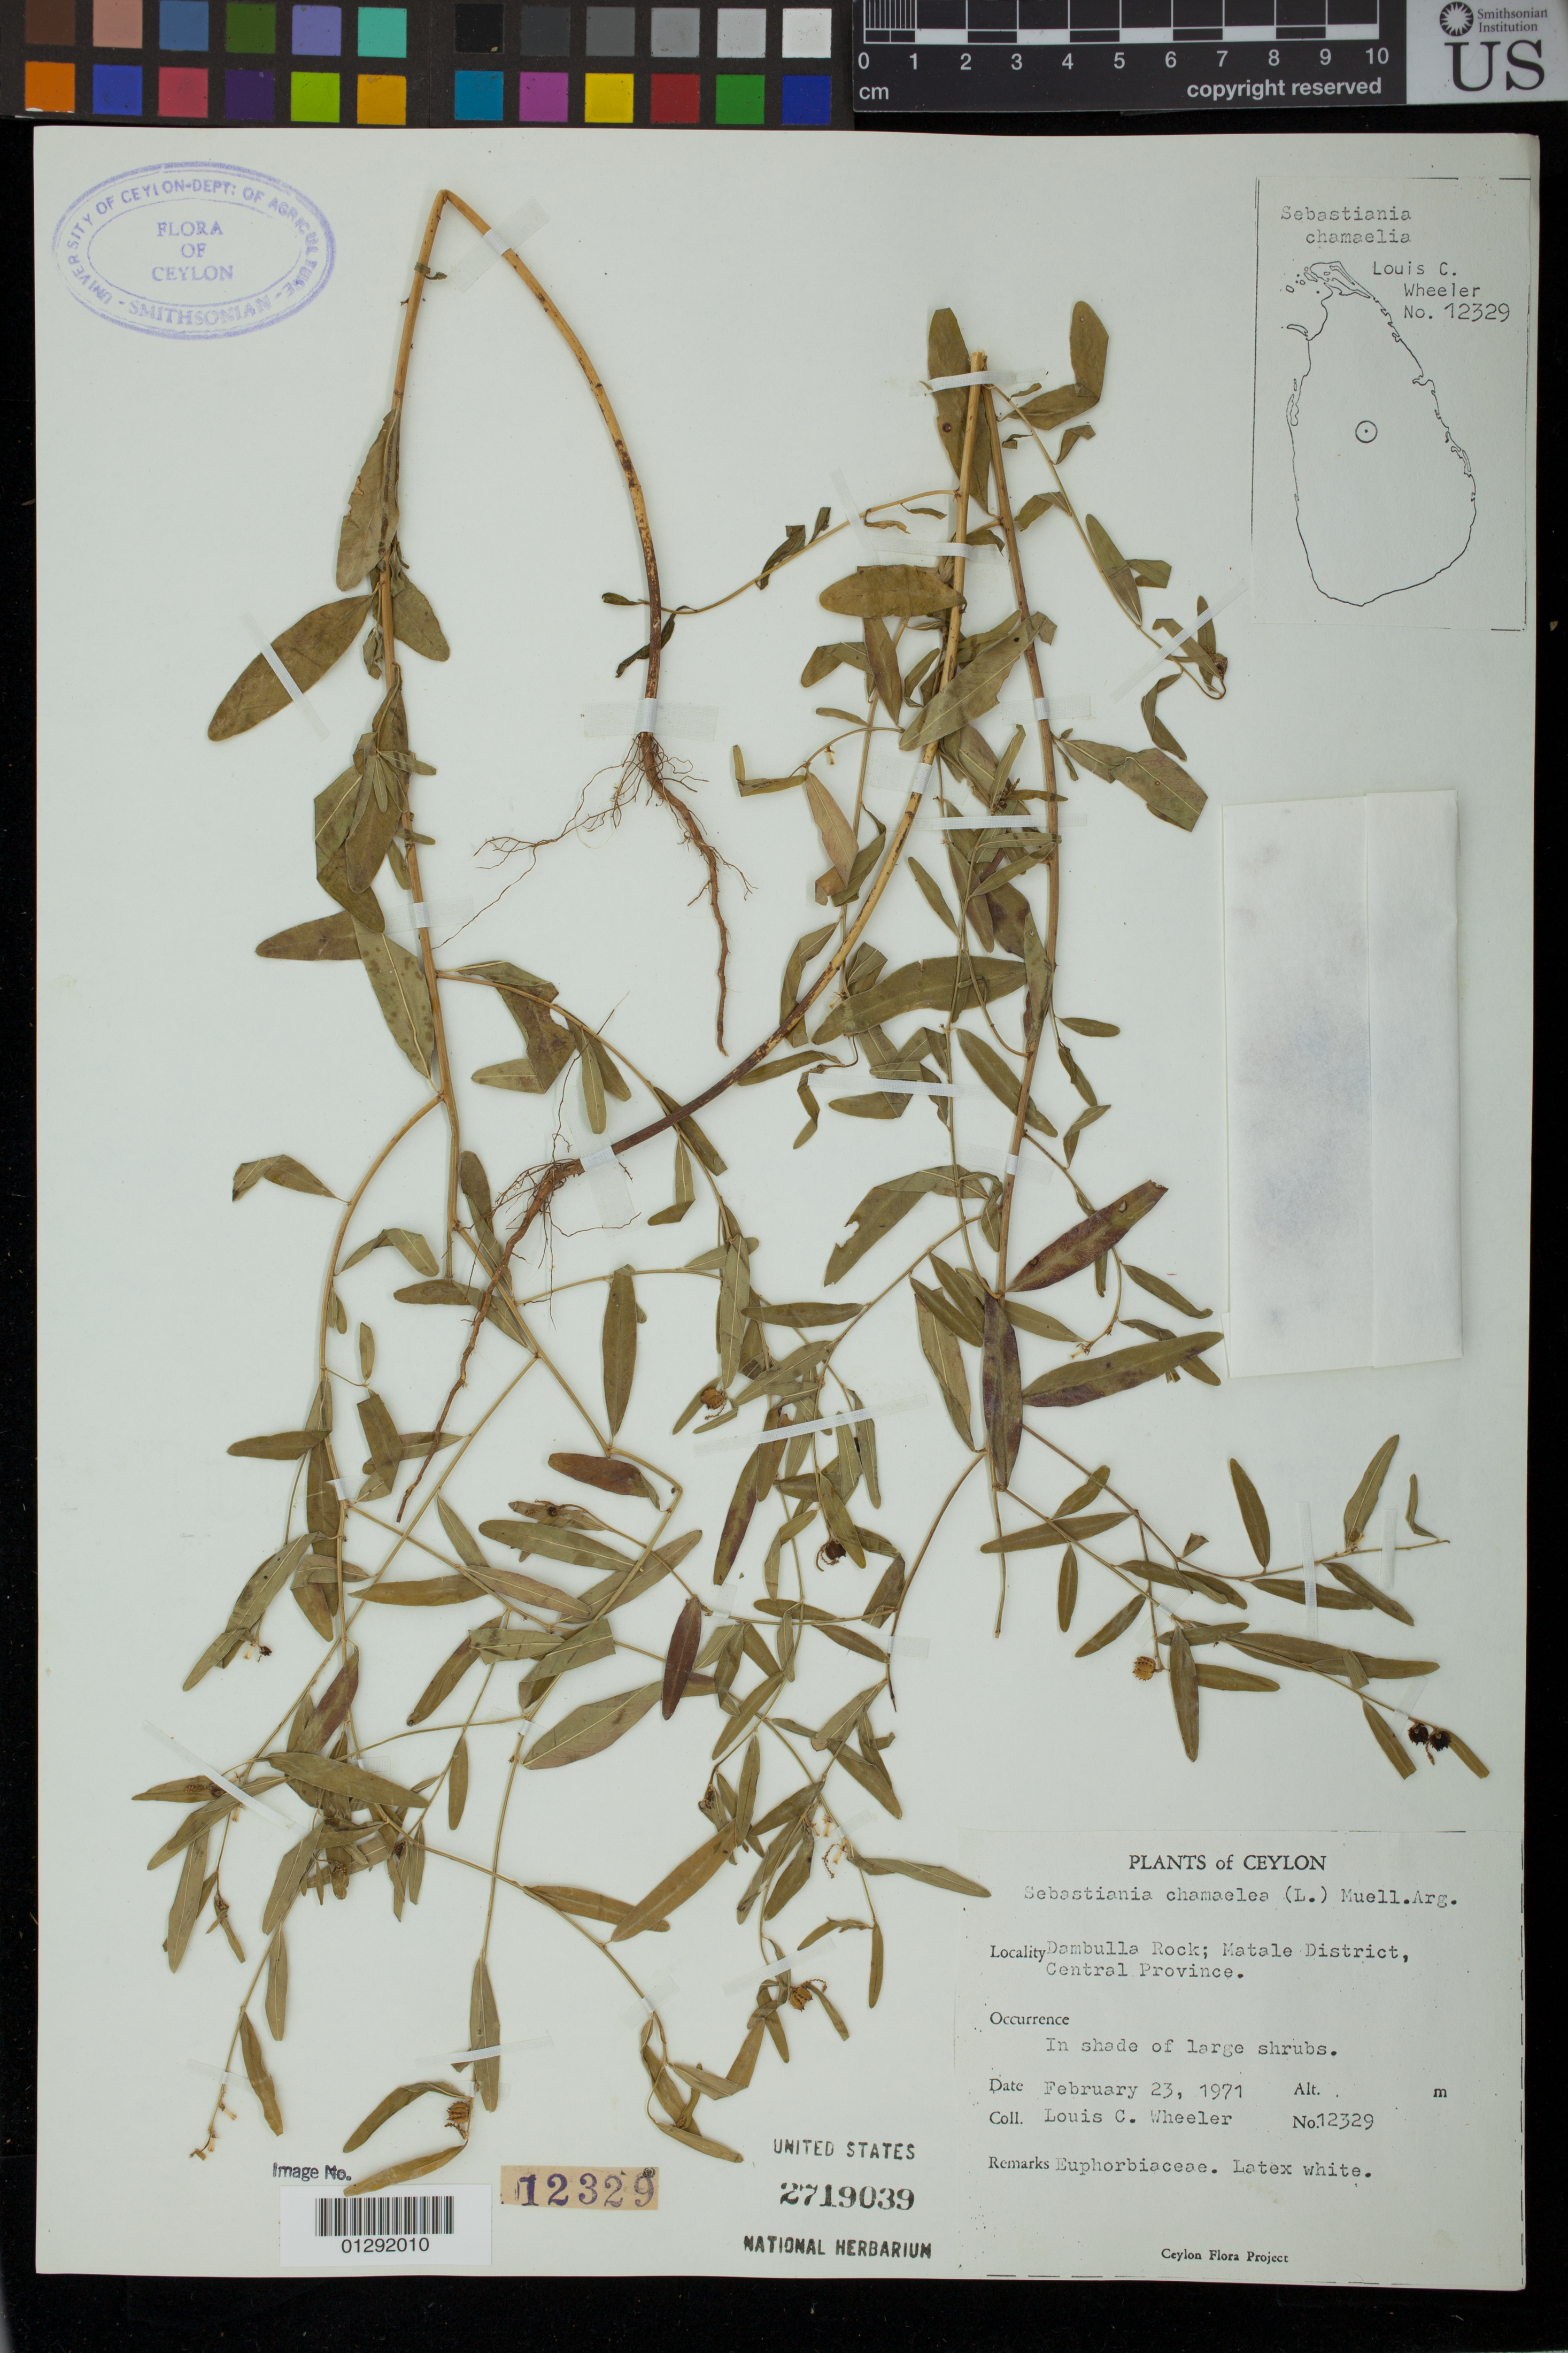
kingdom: Plantae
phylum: Tracheophyta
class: Magnoliopsida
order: Malpighiales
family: Euphorbiaceae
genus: Sebastiania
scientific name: Sebastiania chamaelea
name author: (L.) Müll. Arg.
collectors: L. C. Wheeler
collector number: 12329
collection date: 1971-02-23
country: Sri Lanka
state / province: Central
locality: Ceylon. Dambulla Rock; Matale District.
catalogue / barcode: US 2719039